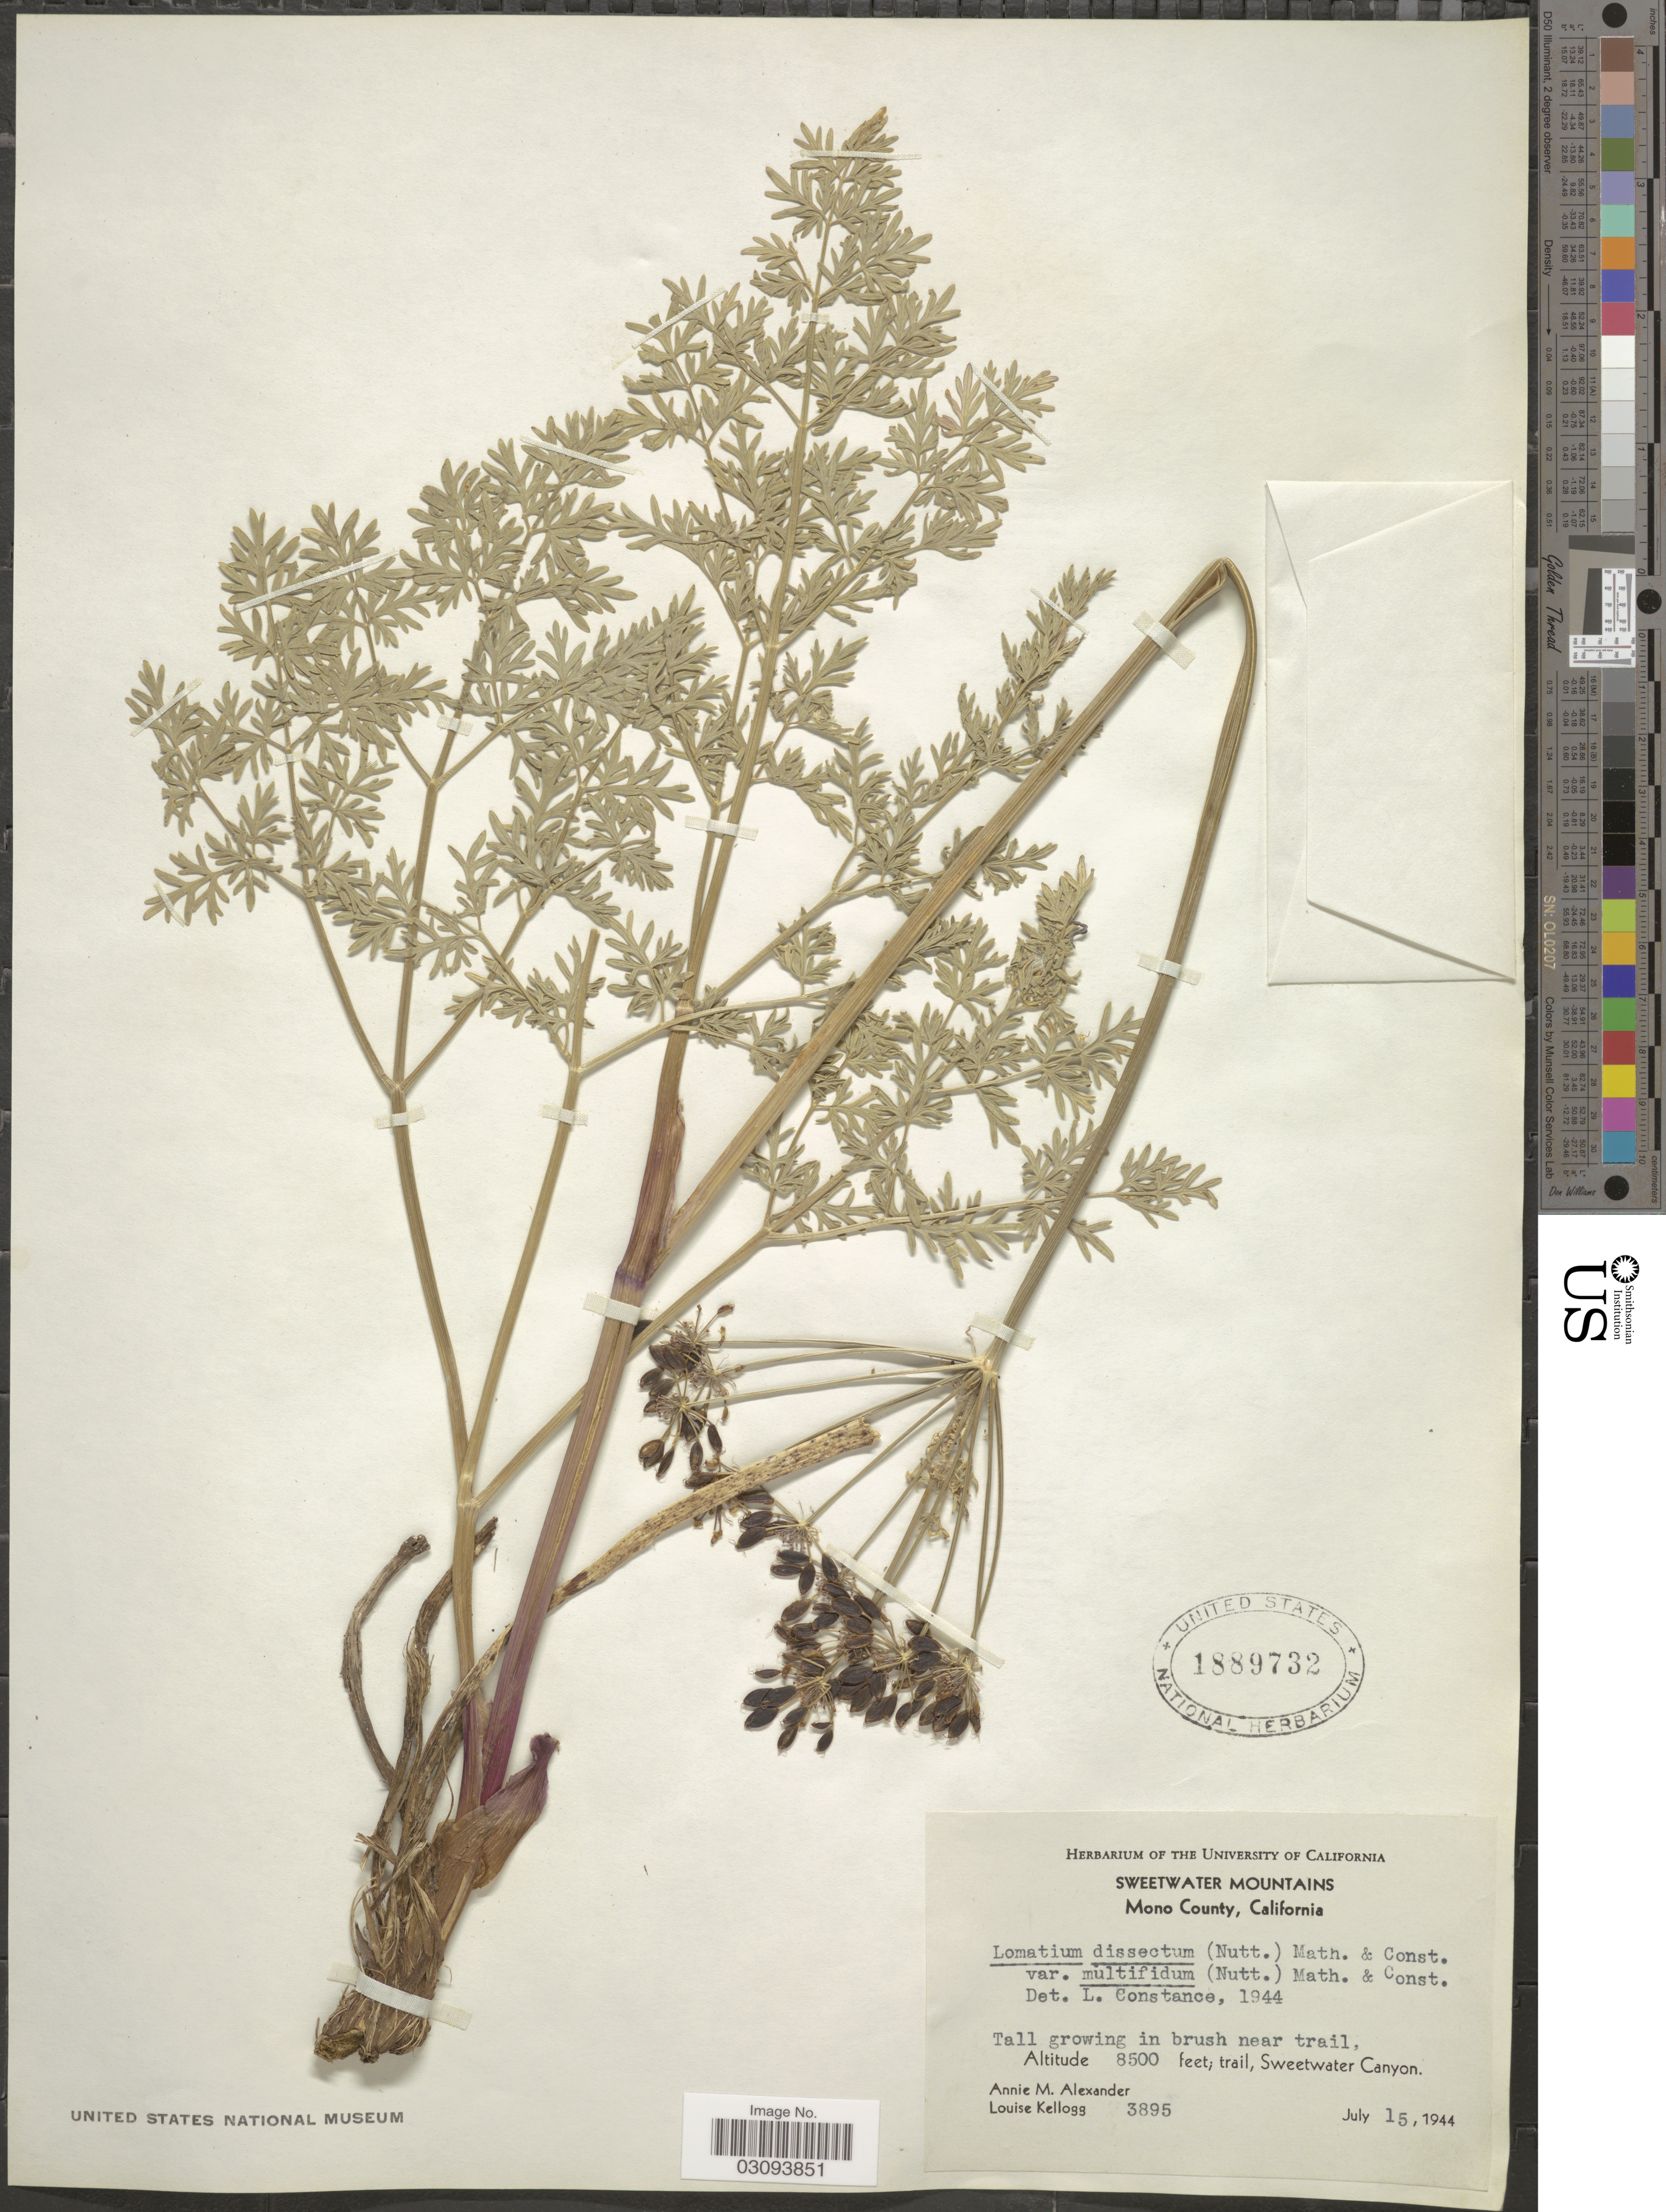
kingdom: Plantae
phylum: Tracheophyta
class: Magnoliopsida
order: Apiales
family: Apiaceae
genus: Lomatium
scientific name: Lomatium dissectum var. multifidum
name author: (Nutt.) Mathias & Constance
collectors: A. M. Alexander & L. Kellogg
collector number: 3895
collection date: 1944-07-15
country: United States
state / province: California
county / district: Mono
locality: Sweetwater Mountains, Mono County. Sweetwater Canyon.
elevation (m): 2591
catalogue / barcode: US 1889732